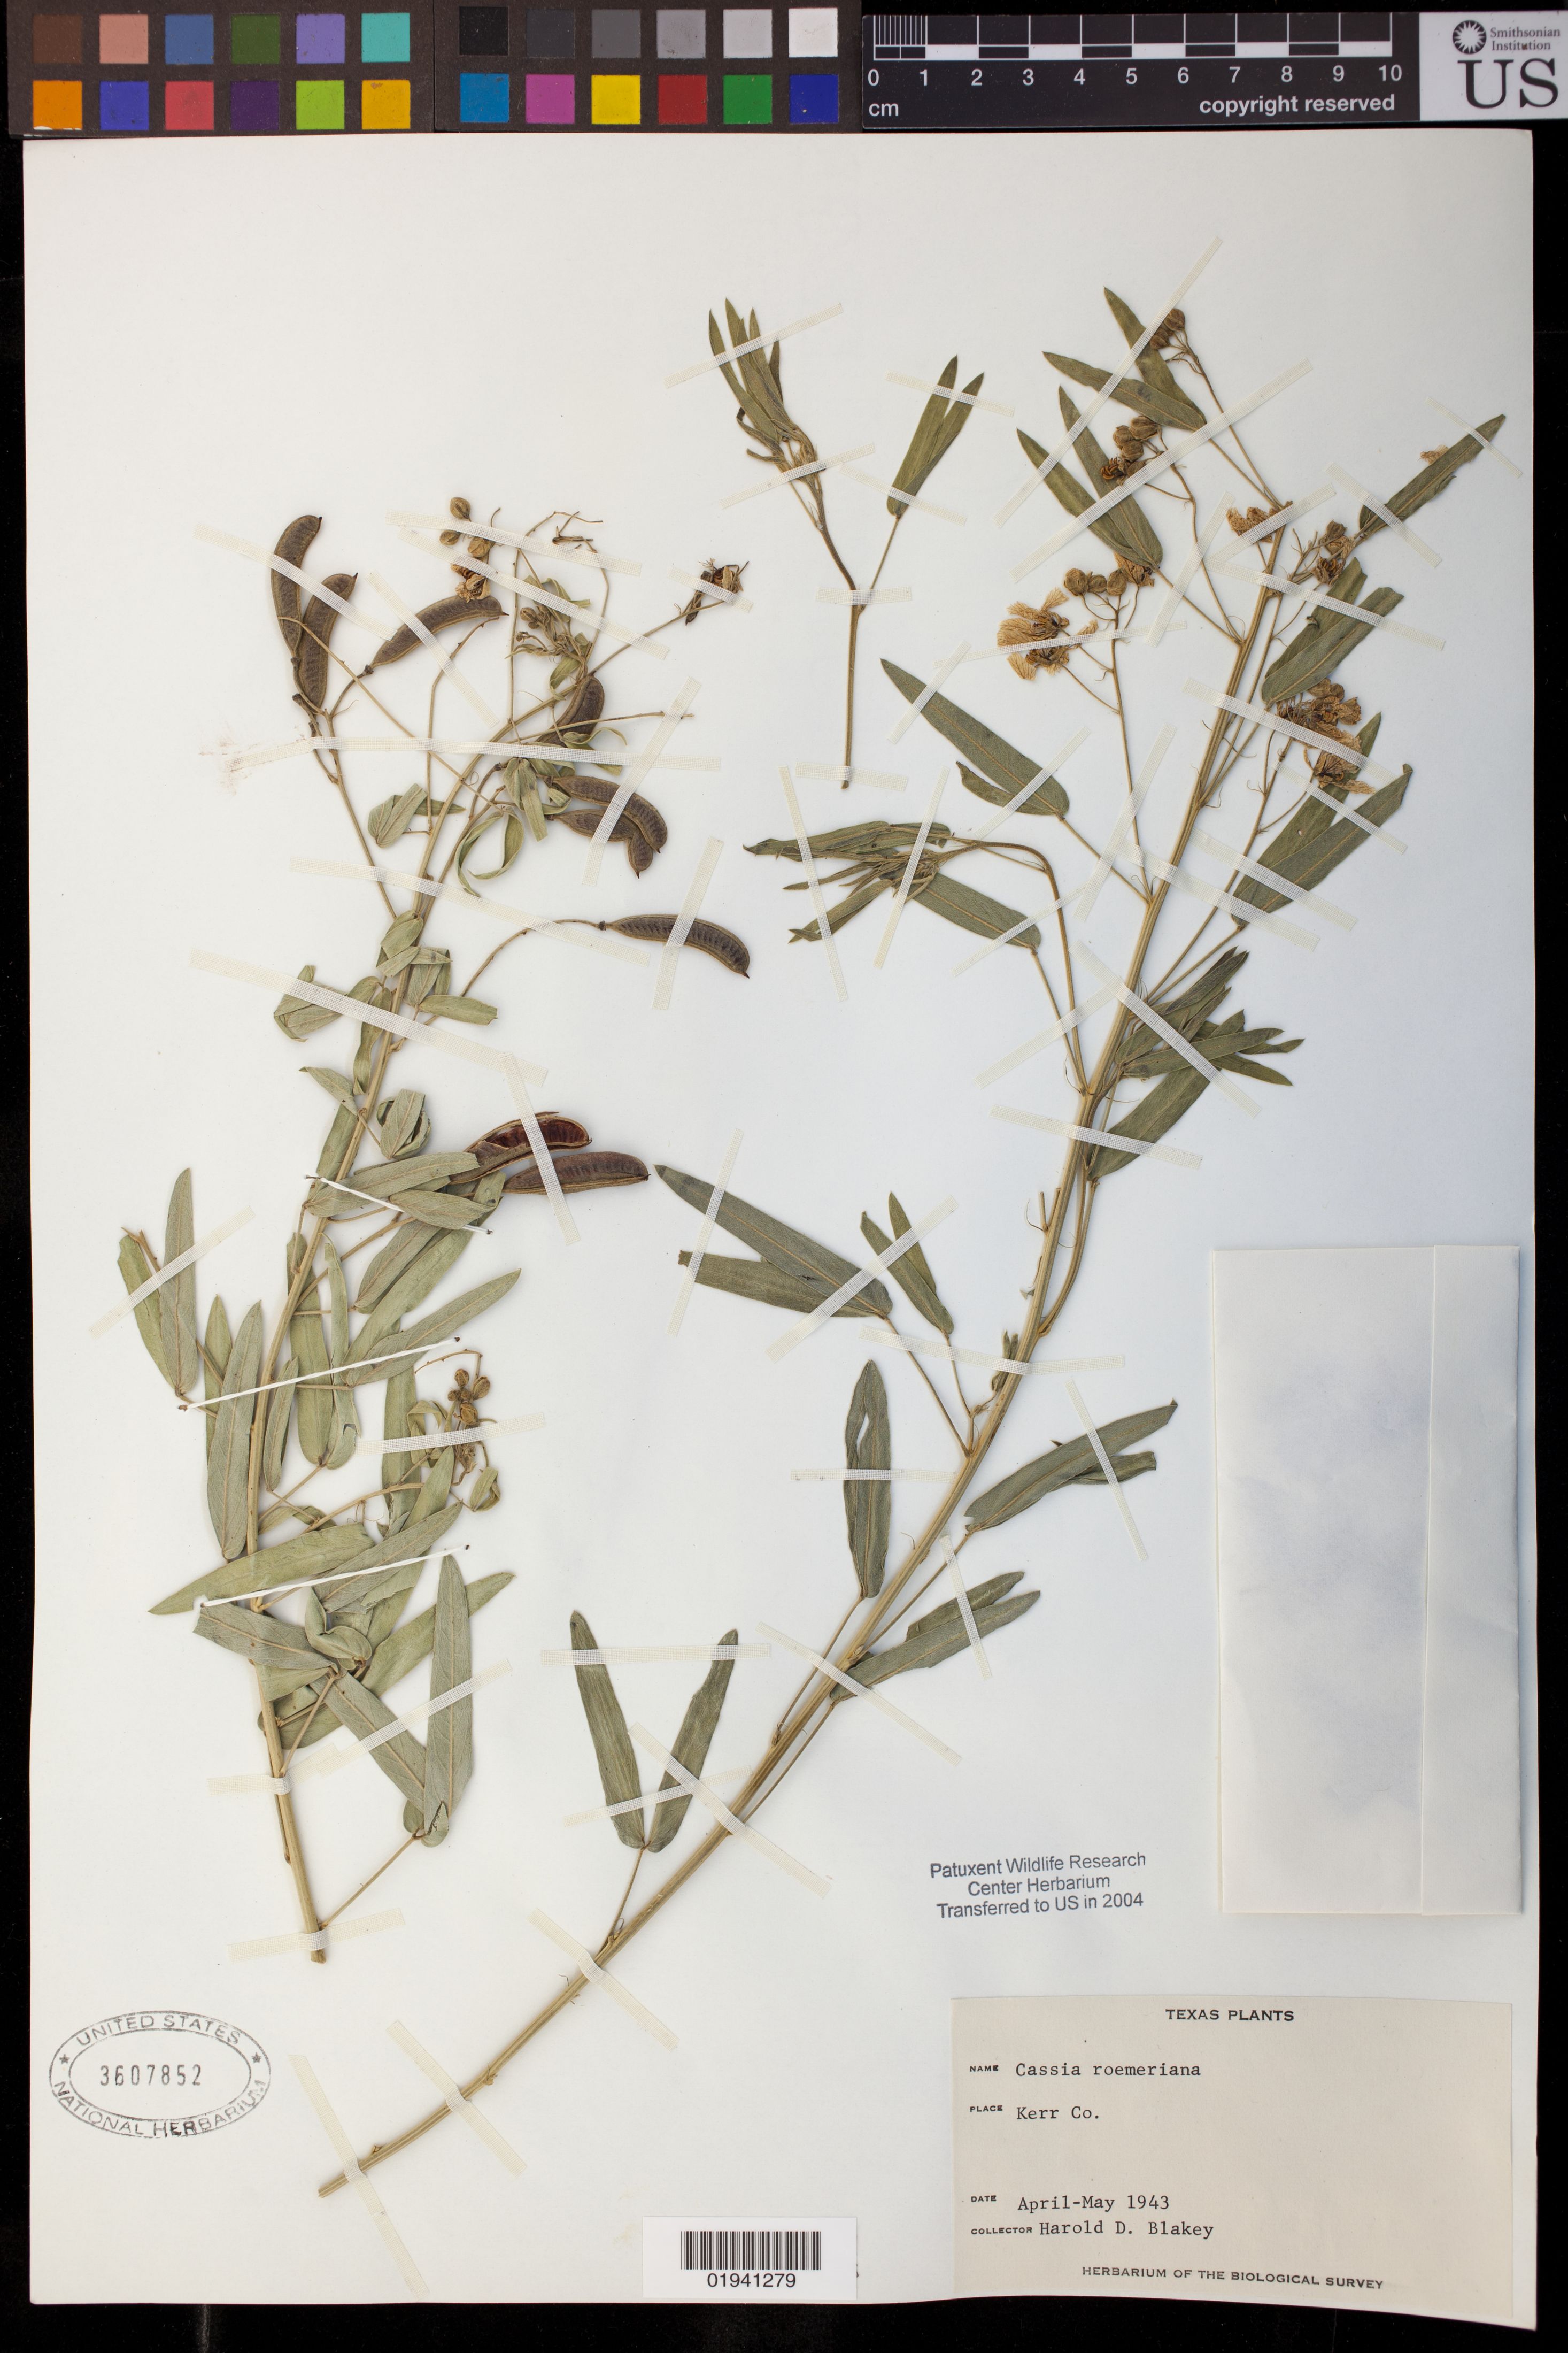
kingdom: Plantae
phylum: Tracheophyta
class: Magnoliopsida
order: Fabales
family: Fabaceae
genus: Senna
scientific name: Senna roemeriana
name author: (Scheele) H.S. Irwin & Barneby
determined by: Strong, Mark T., (BOT), Smithsonian Institution - National Museum of Natural History (UNITED STATES)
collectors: H. Blakey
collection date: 1943-04/1943-05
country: United States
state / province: Texas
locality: Kerr Co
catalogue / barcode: US 3607852